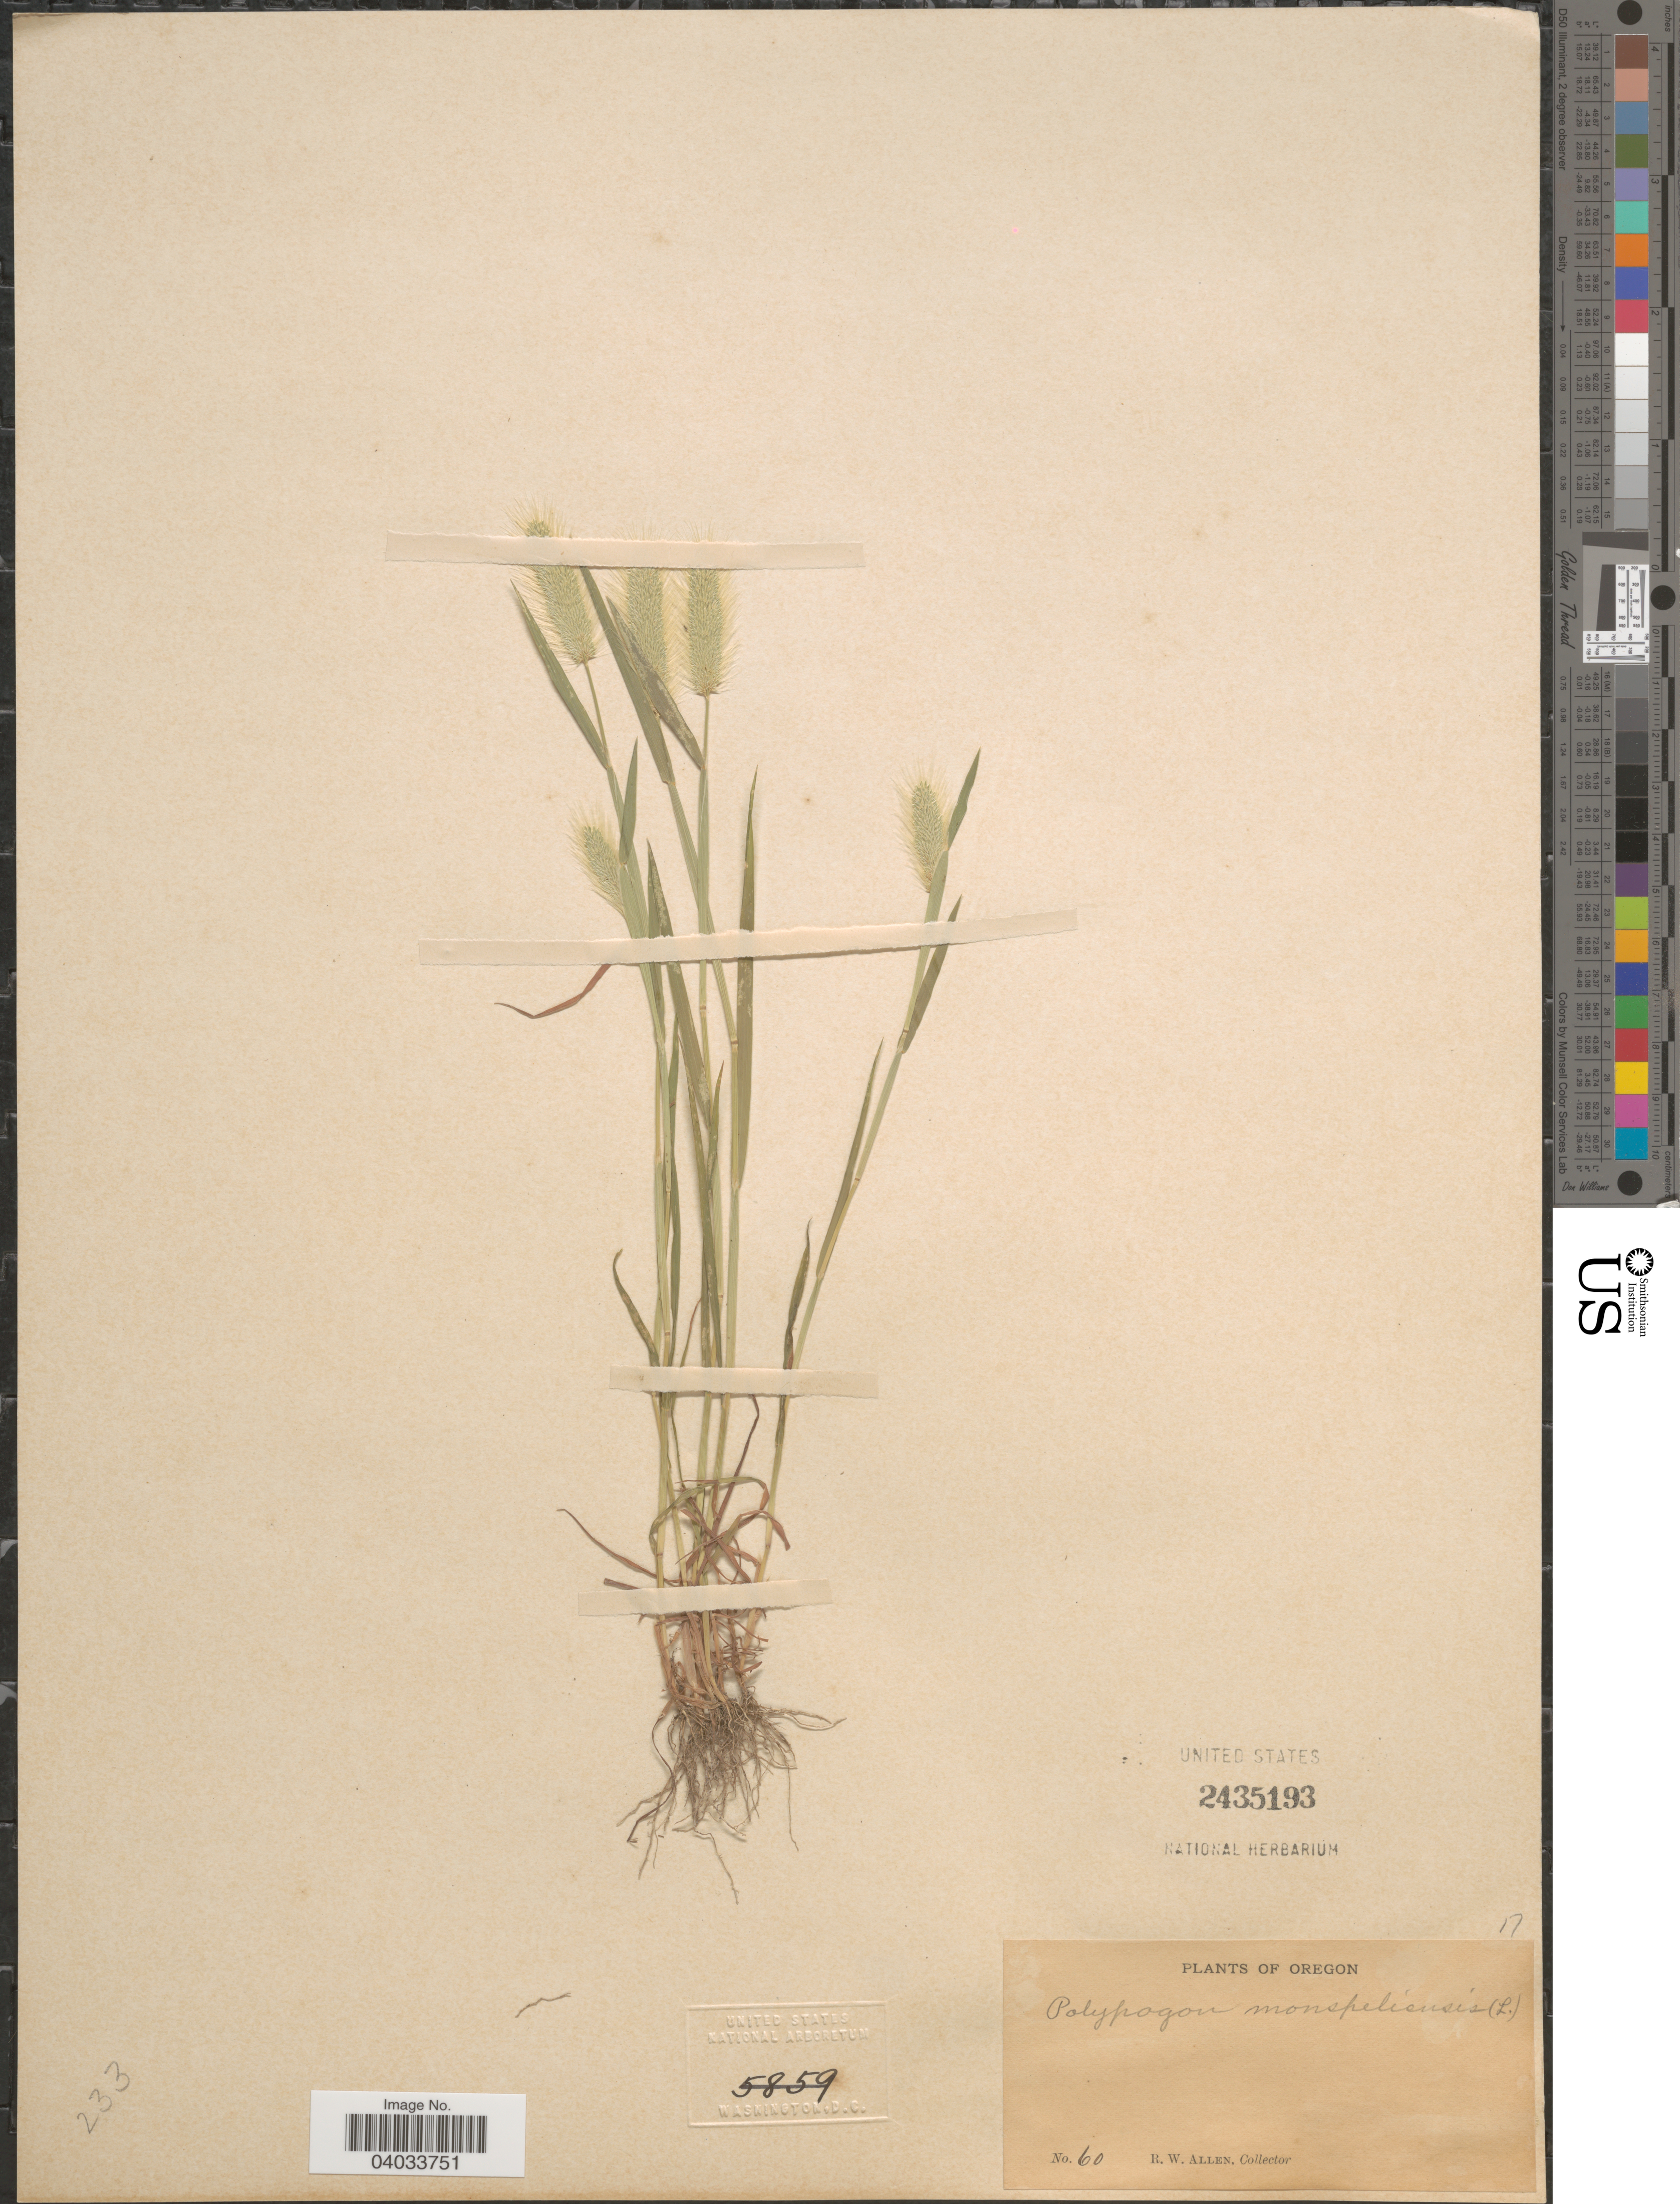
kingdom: Plantae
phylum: Tracheophyta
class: Liliopsida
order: Poales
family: Poaceae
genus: Polypogon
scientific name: Polypogon monspeliensis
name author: (L.) Desf.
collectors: R. Allen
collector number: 60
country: United States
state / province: Oregon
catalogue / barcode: US 2435193